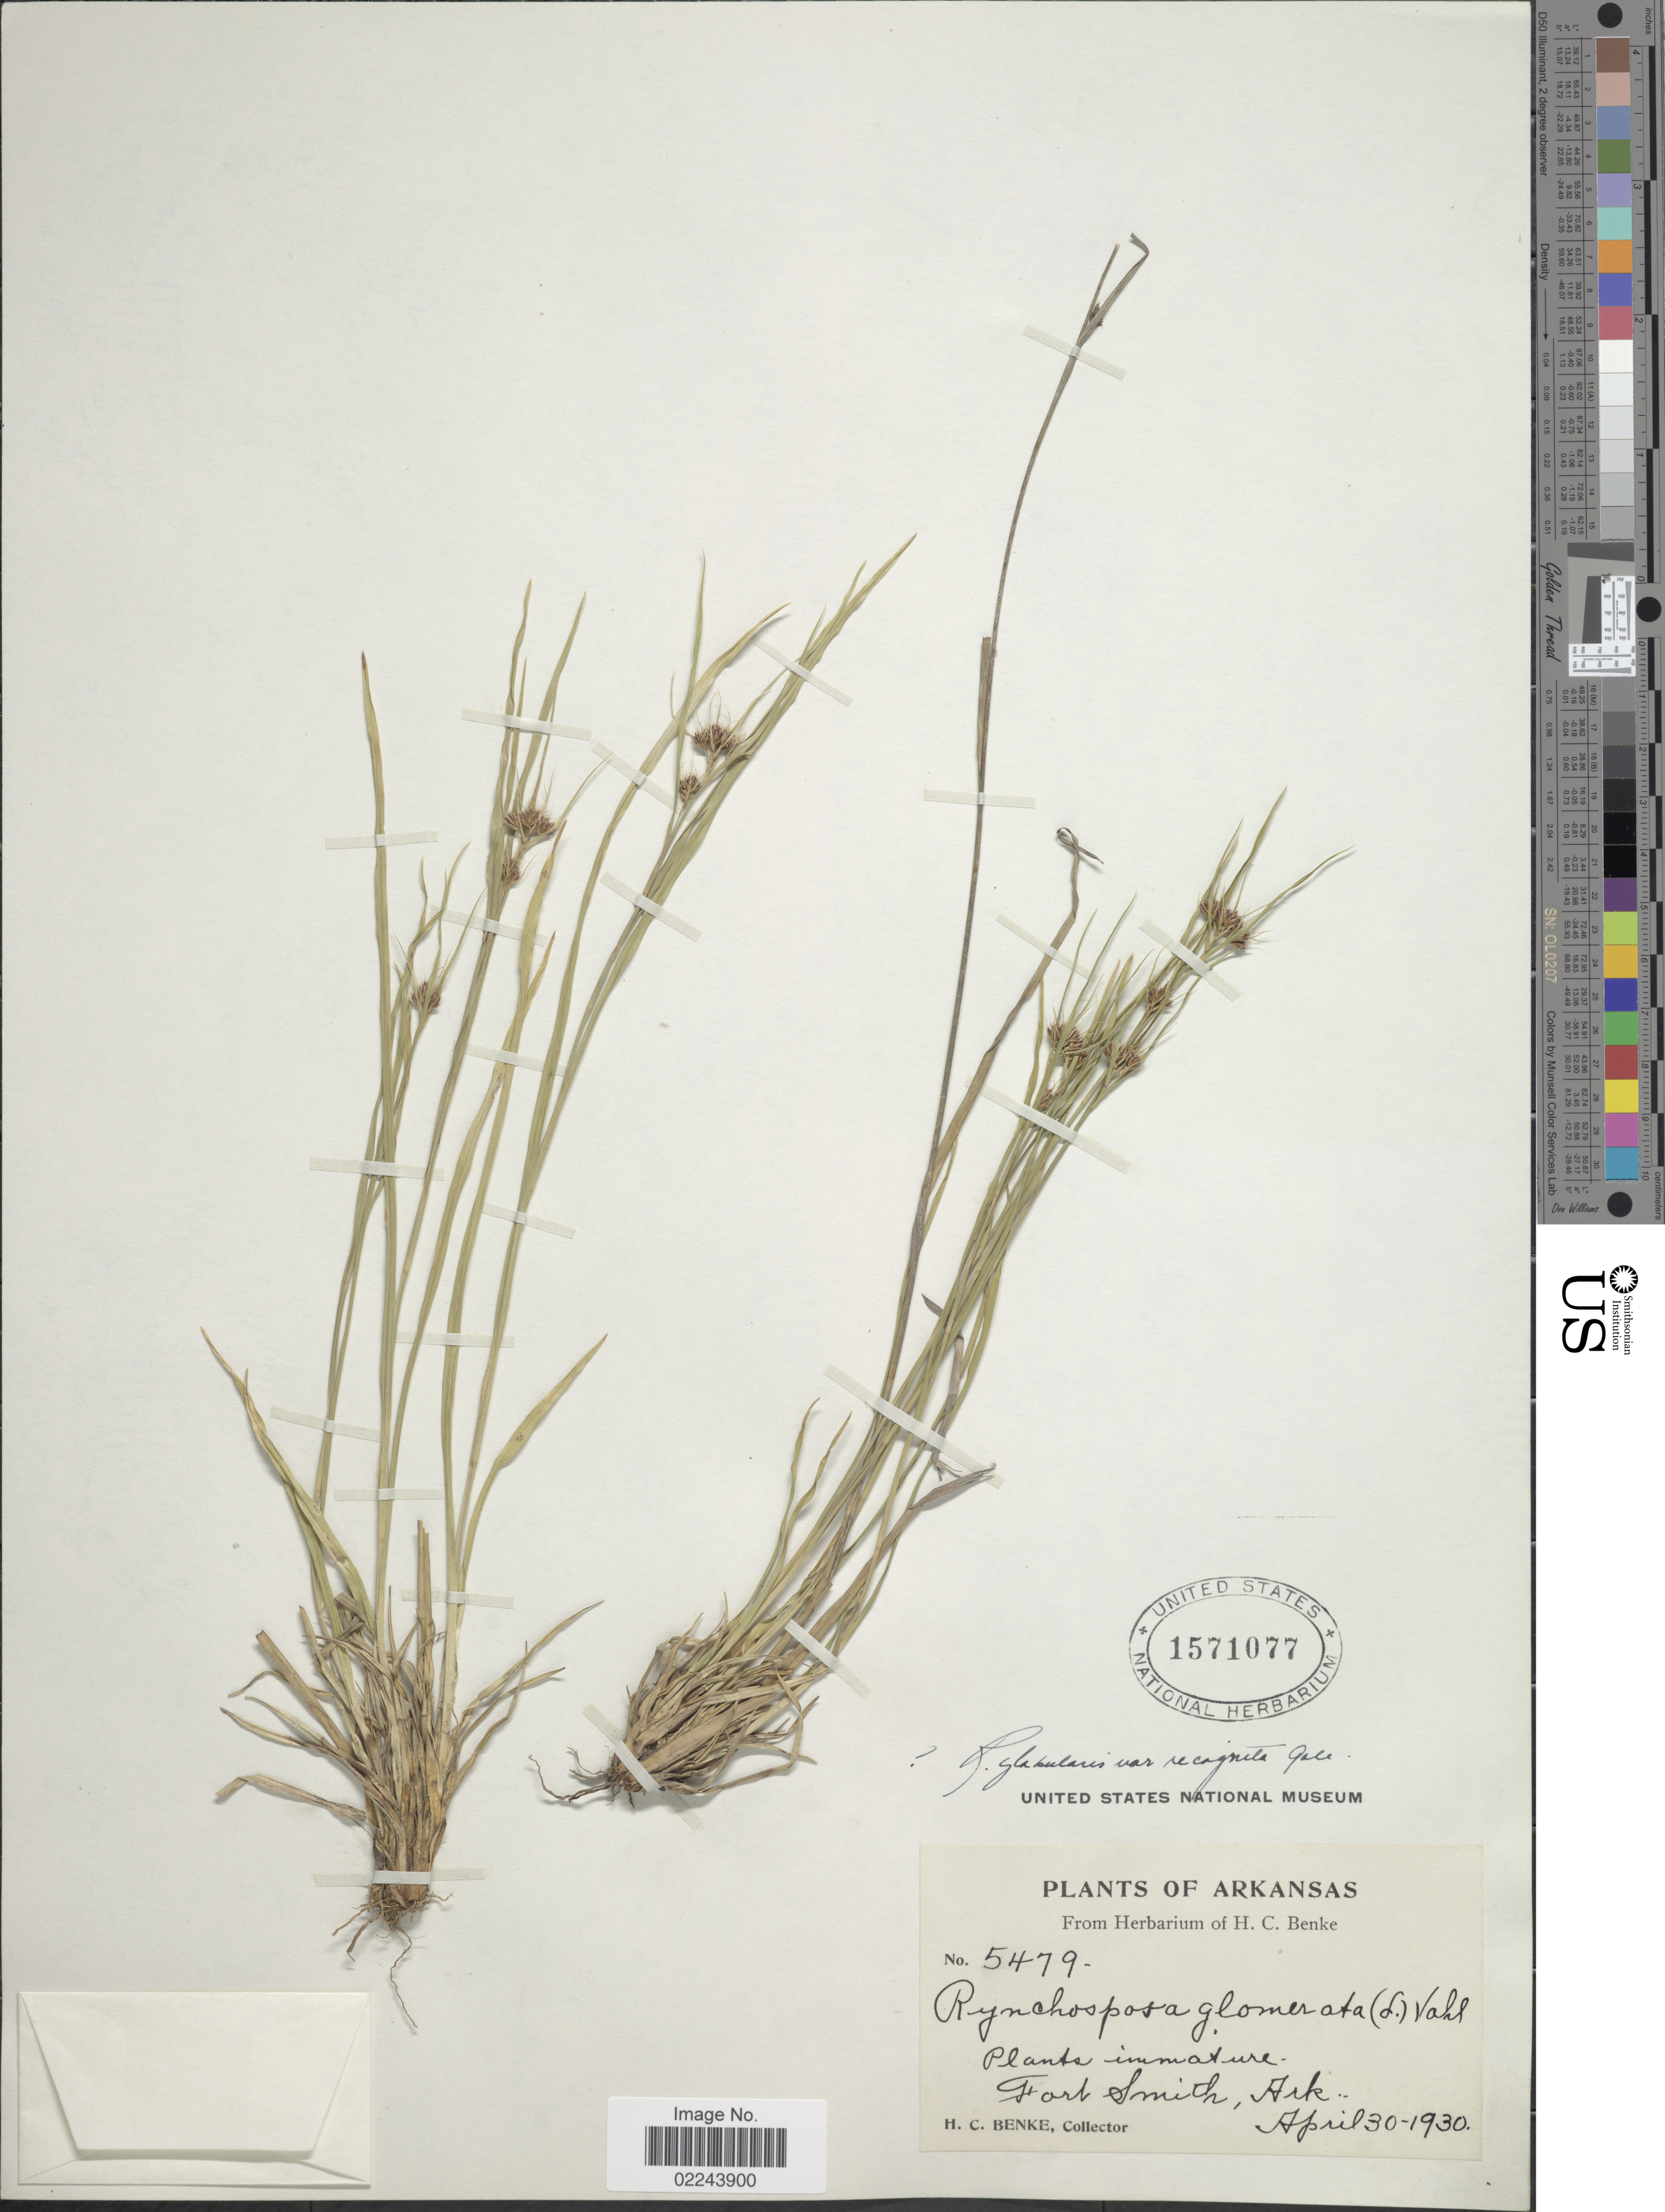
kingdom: Plantae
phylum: Tracheophyta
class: Liliopsida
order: Poales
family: Cyperaceae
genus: Rhynchospora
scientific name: Rhynchospora recognita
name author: (Gale) Kral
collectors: H. Benke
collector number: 5479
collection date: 1930-04-30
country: United States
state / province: Arkansas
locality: Fort Smith, Ark.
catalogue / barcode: US 1571077